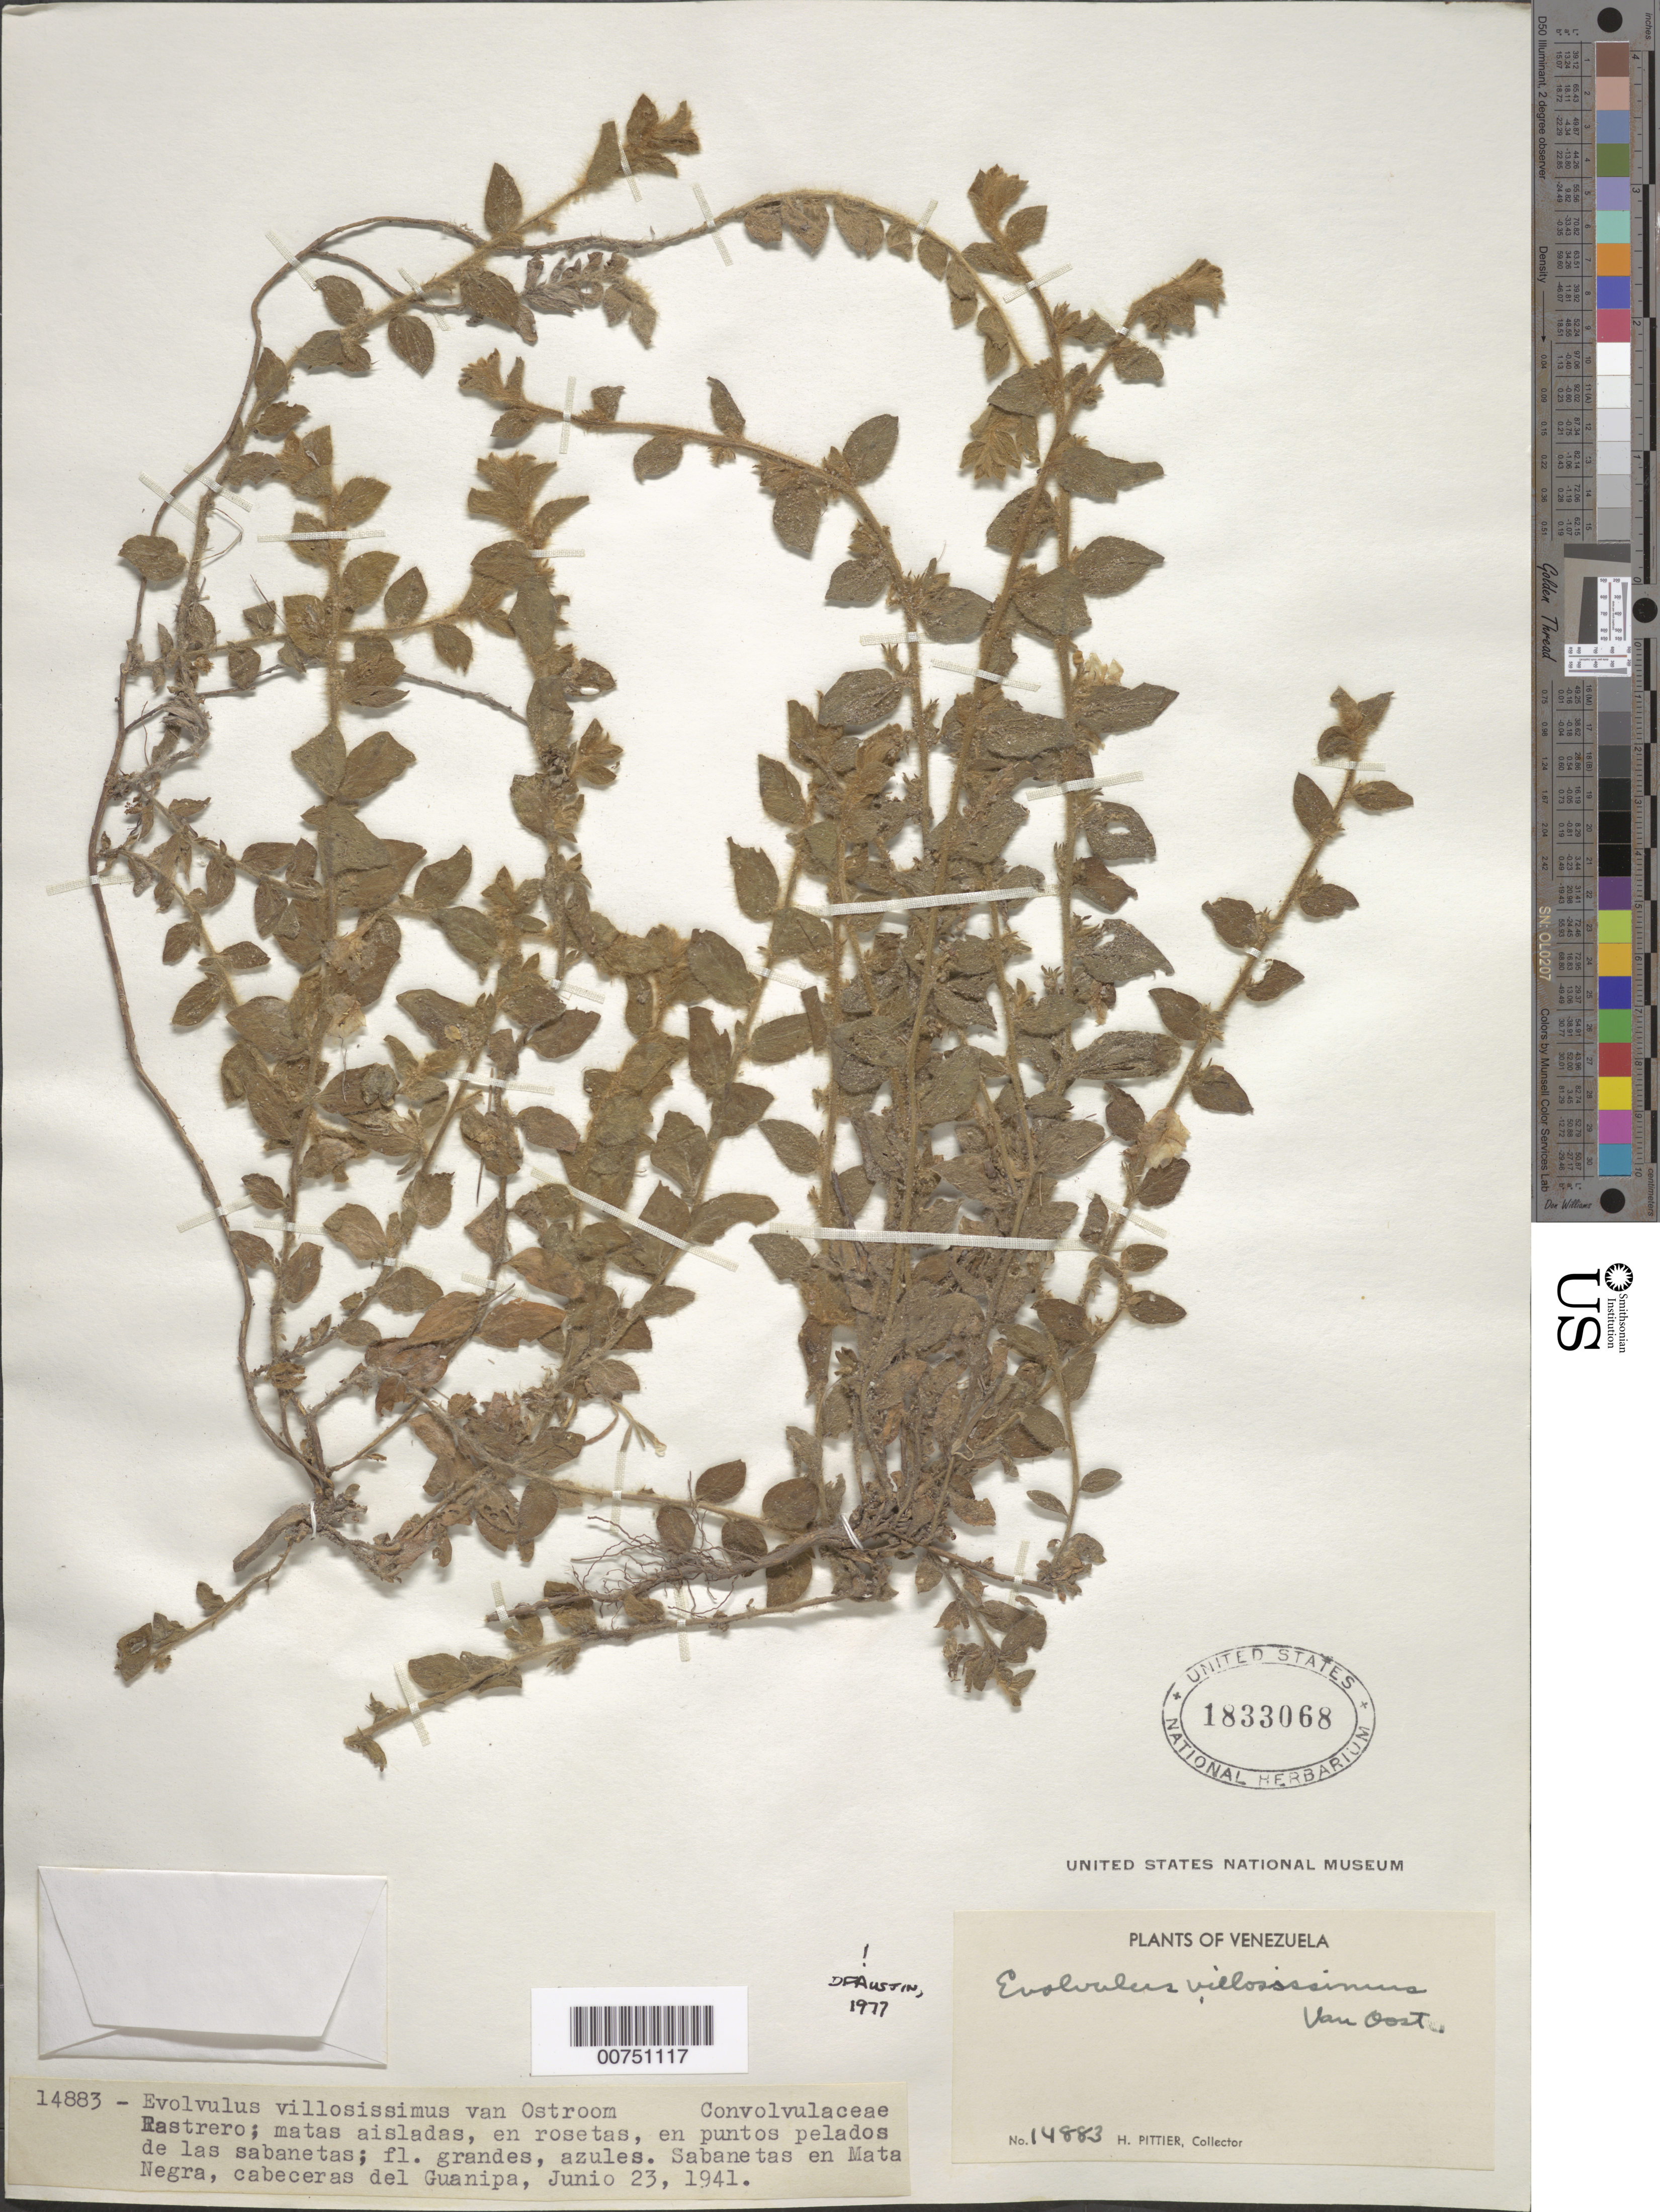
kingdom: Plantae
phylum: Tracheophyta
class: Magnoliopsida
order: Solanales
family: Convolvulaceae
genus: Evolvulus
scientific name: Evolvulus villosissimus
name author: Ooststr.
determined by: Austin, D. F.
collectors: H. F. Pittier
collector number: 14883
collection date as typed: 23-Jun-41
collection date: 1941-06-23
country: Venezuela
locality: Sabanetas en Mata Negra, cabeceras del Guanipa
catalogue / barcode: US 1833068